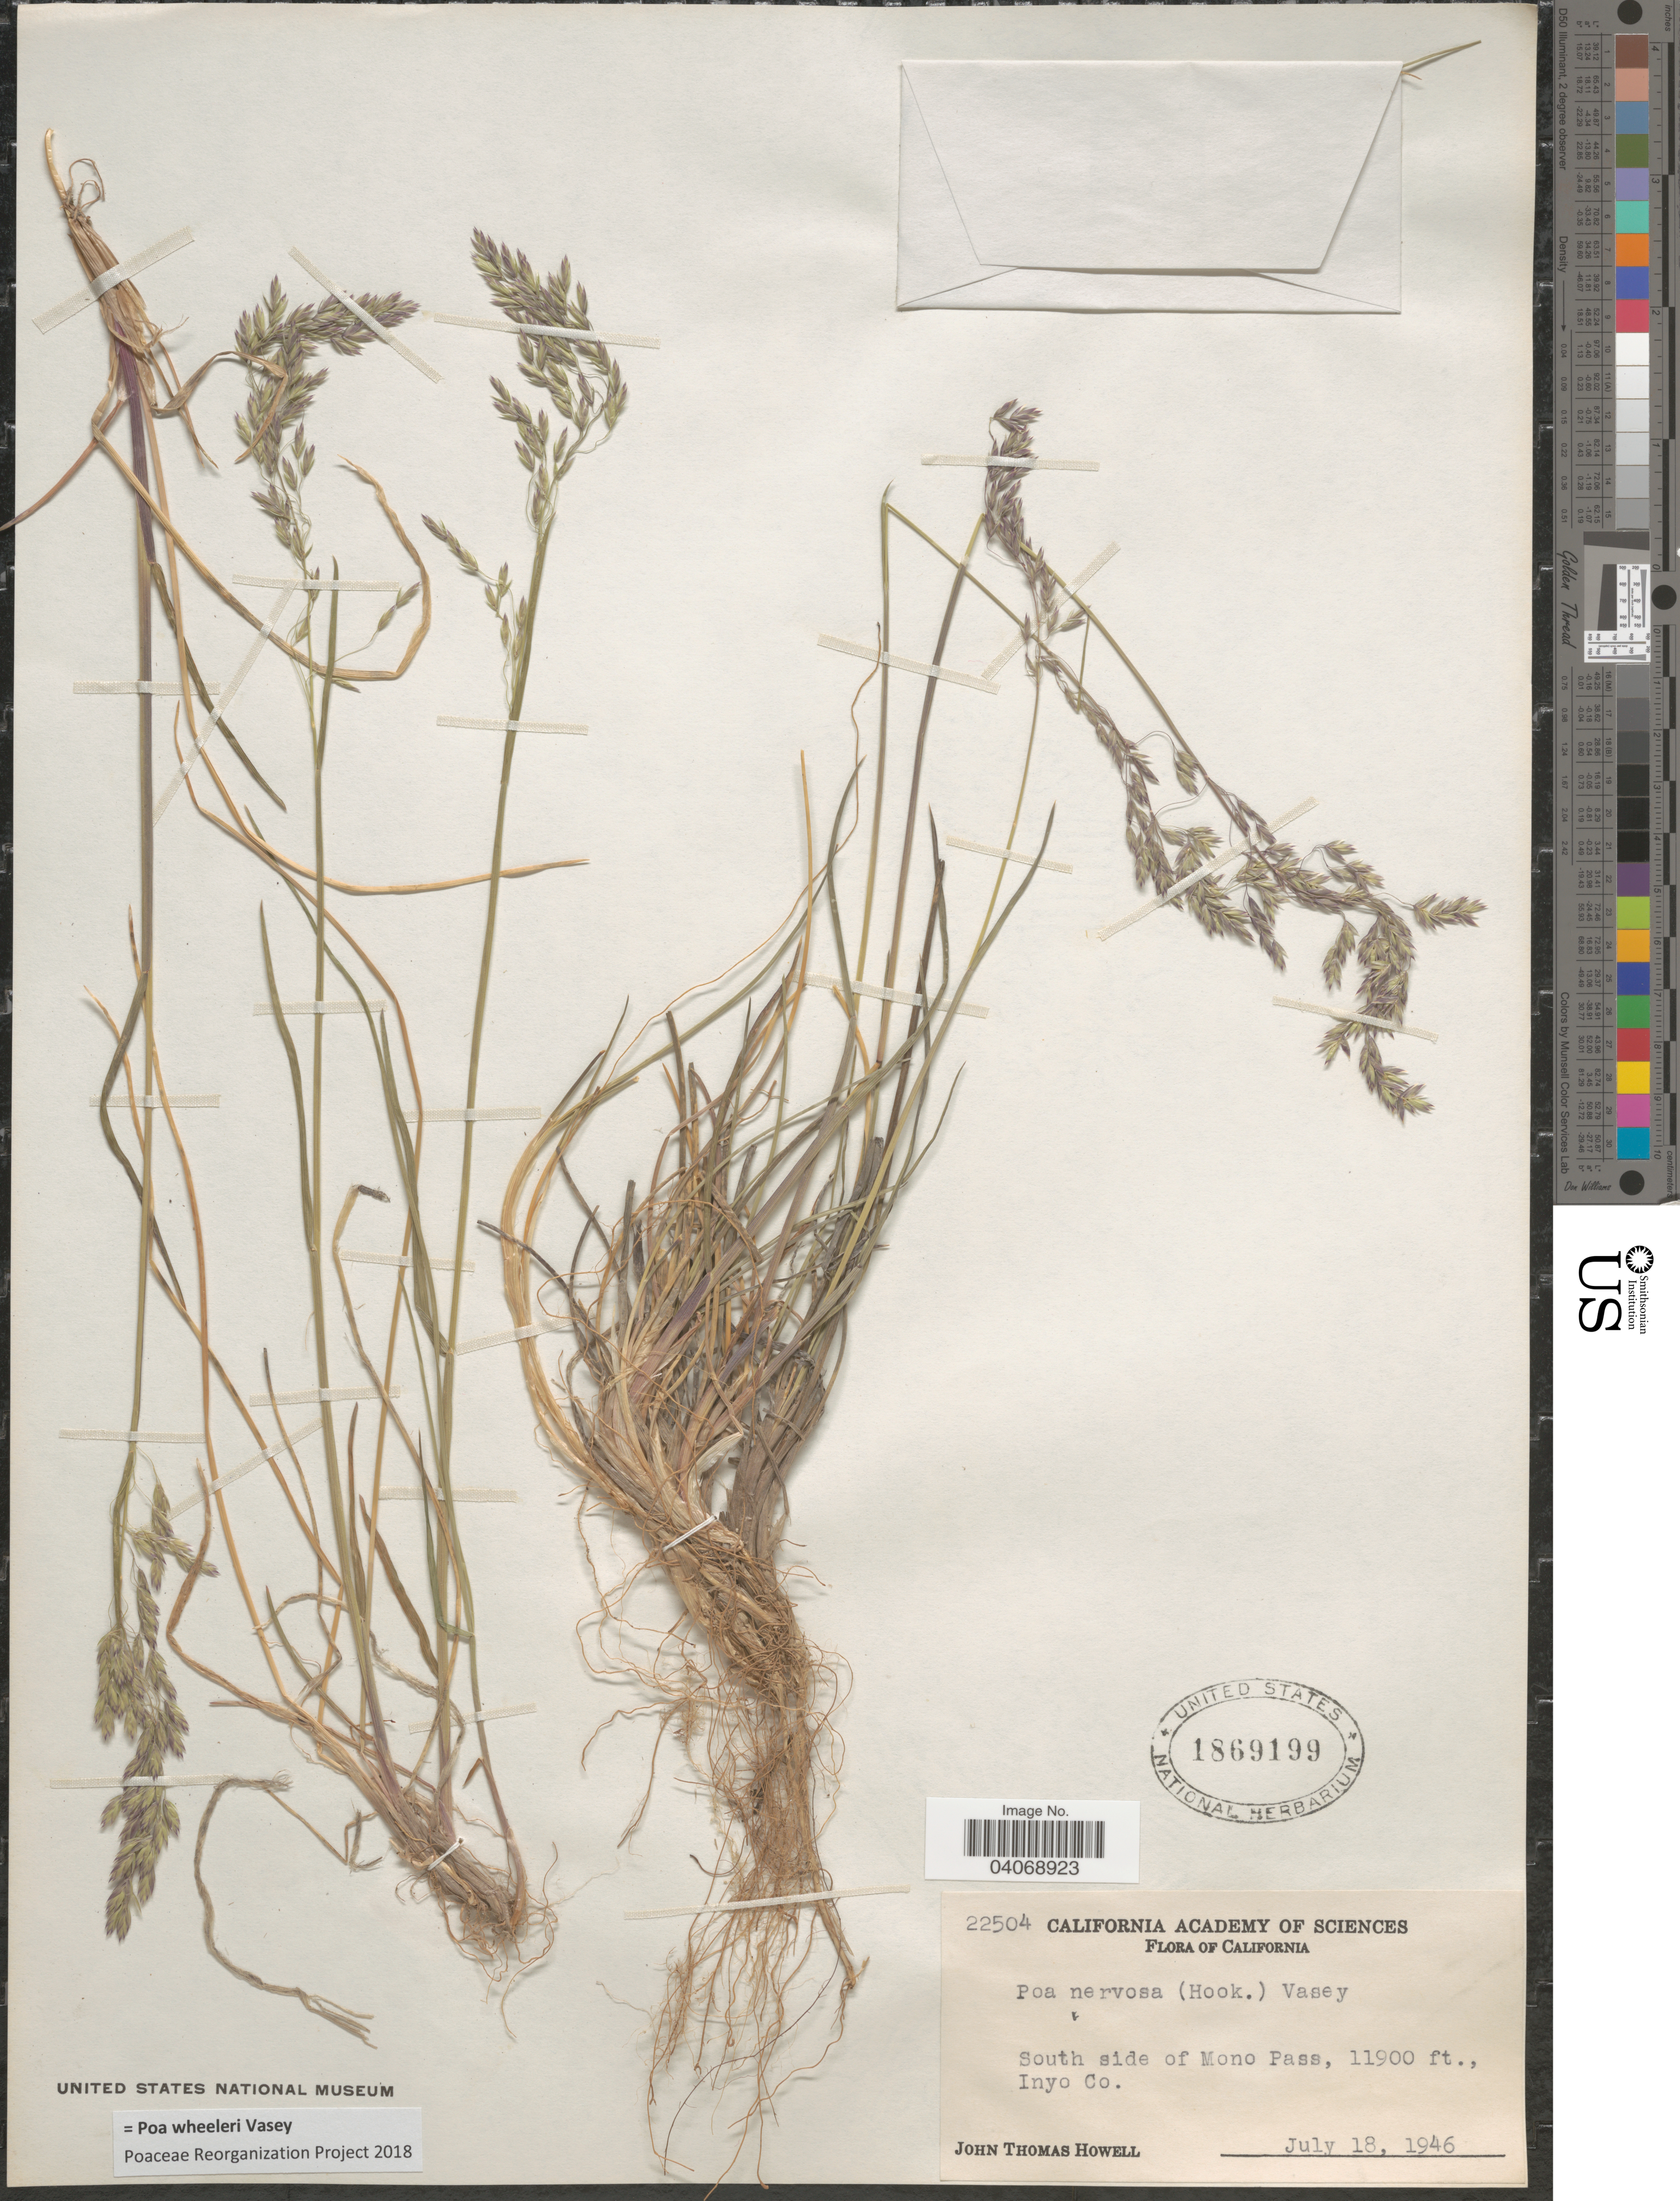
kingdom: Plantae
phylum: Tracheophyta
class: Liliopsida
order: Poales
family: Poaceae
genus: Poa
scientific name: Poa wheeleri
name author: Vasey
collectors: J. T. Howell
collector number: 22504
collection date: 1946-07-18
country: United States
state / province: California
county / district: Inyo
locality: South side of Mono Pass, Inyo Co.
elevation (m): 3627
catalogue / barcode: US 1869199